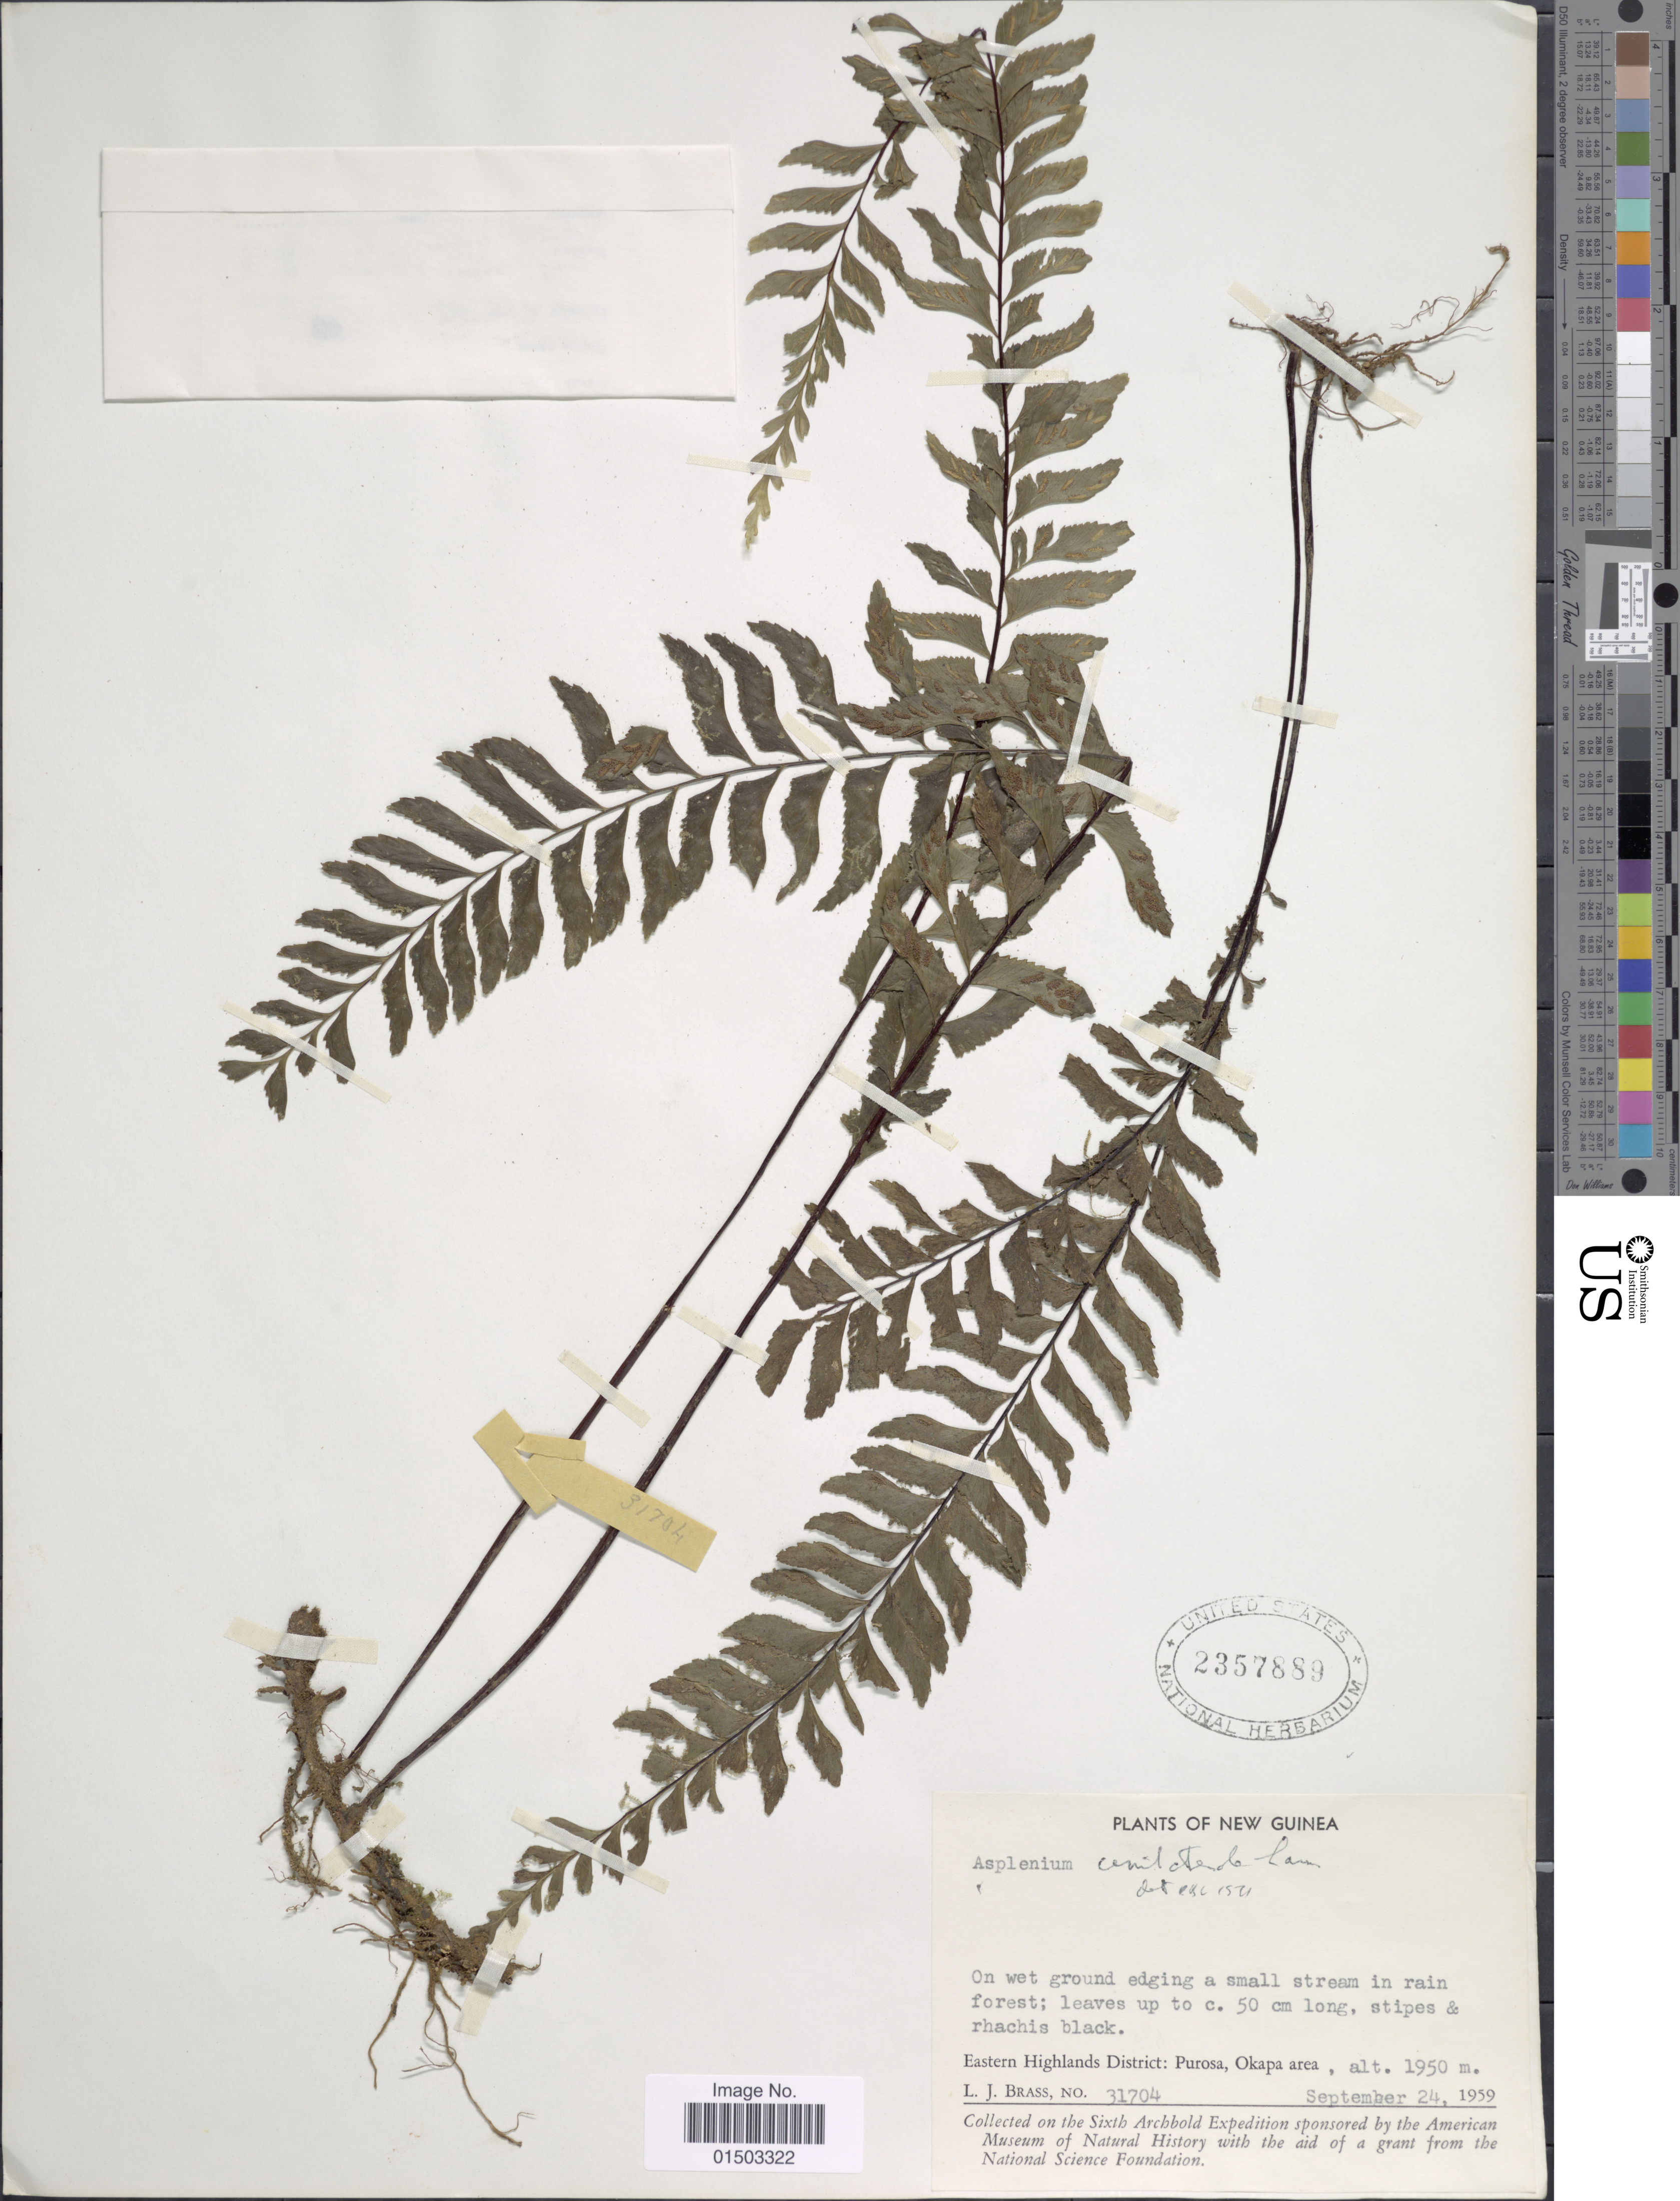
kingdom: Plantae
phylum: Tracheophyta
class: Polypodiopsida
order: Polypodiales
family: Aspleniaceae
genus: Hymenasplenium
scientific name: Hymenasplenium unilaterale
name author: (Lam.) Hayata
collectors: L. J. Brass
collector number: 31704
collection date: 1959-09-24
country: Papua New Guinea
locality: New Guinea, Eastern Highlands District: Purosa, Okapa area.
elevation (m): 1950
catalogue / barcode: US 2357889